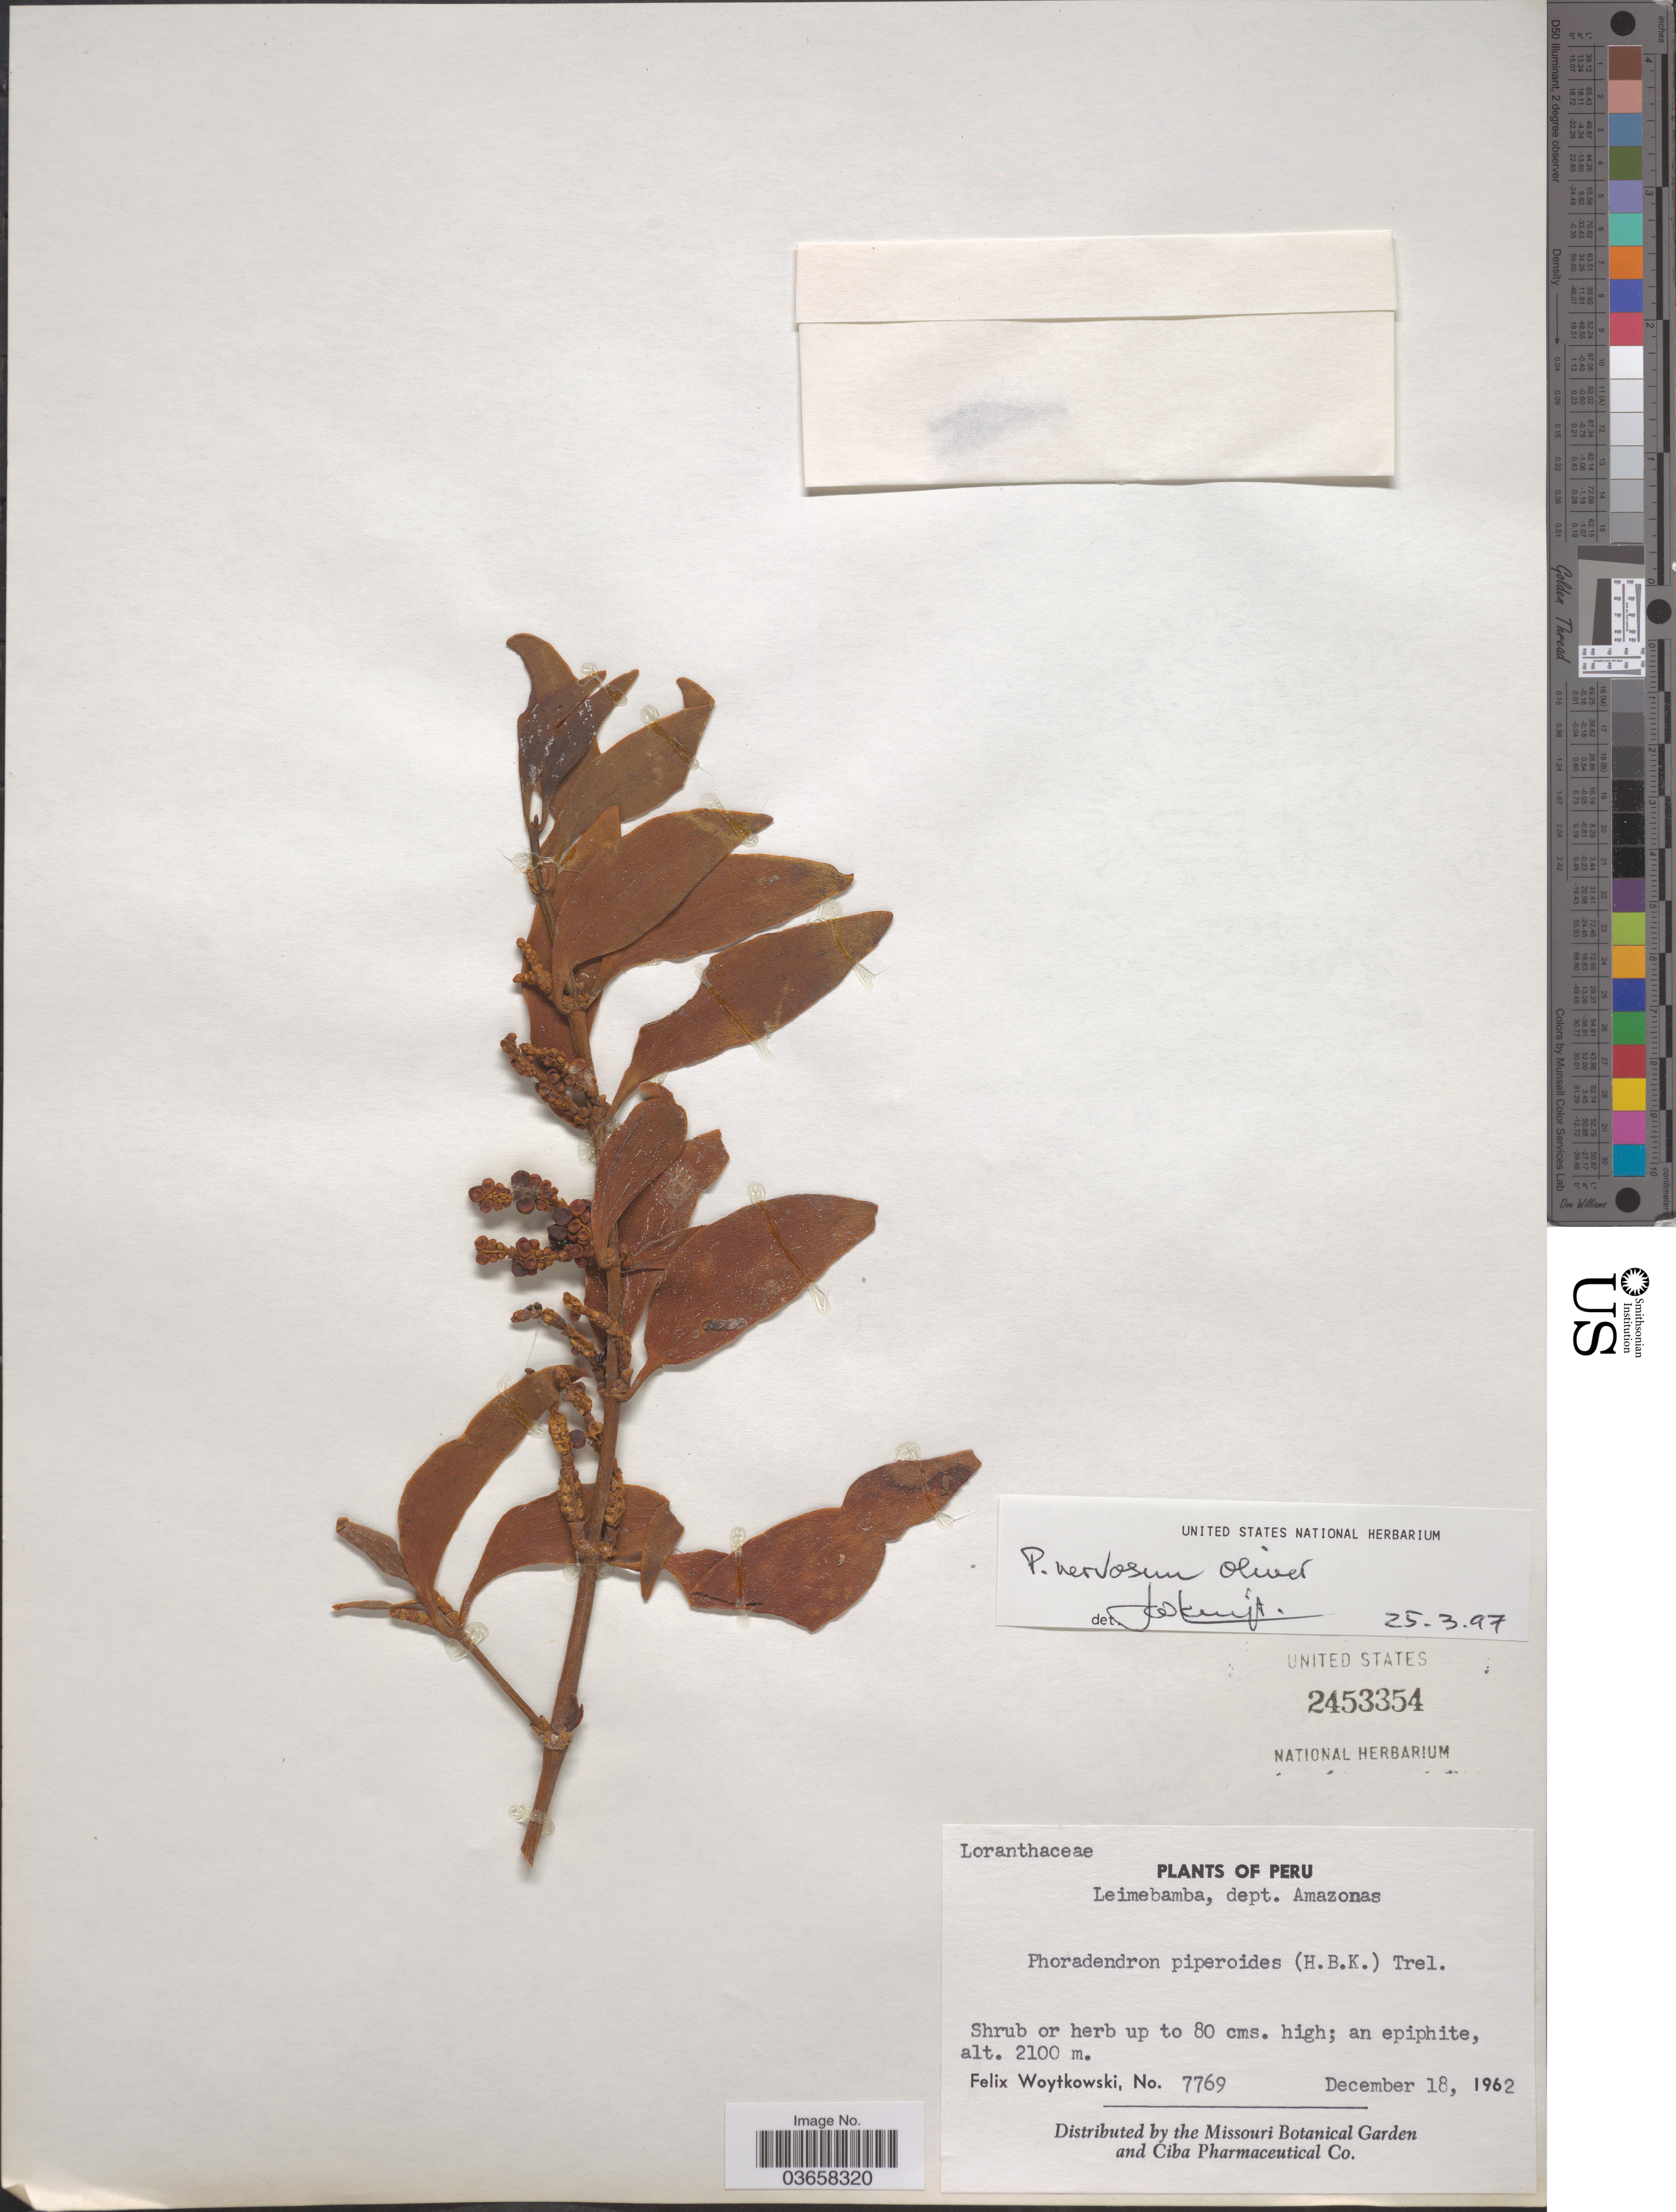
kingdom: Plantae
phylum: Tracheophyta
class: Magnoliopsida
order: Santalales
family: Viscaceae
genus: Phoradendron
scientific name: Phoradendron nervosum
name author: Oliv.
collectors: F. Woytkowski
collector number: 7769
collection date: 1962-12-18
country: Peru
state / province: Amazonas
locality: Leimebamba, dept. Amazonas.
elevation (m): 2100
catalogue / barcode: US 2453354